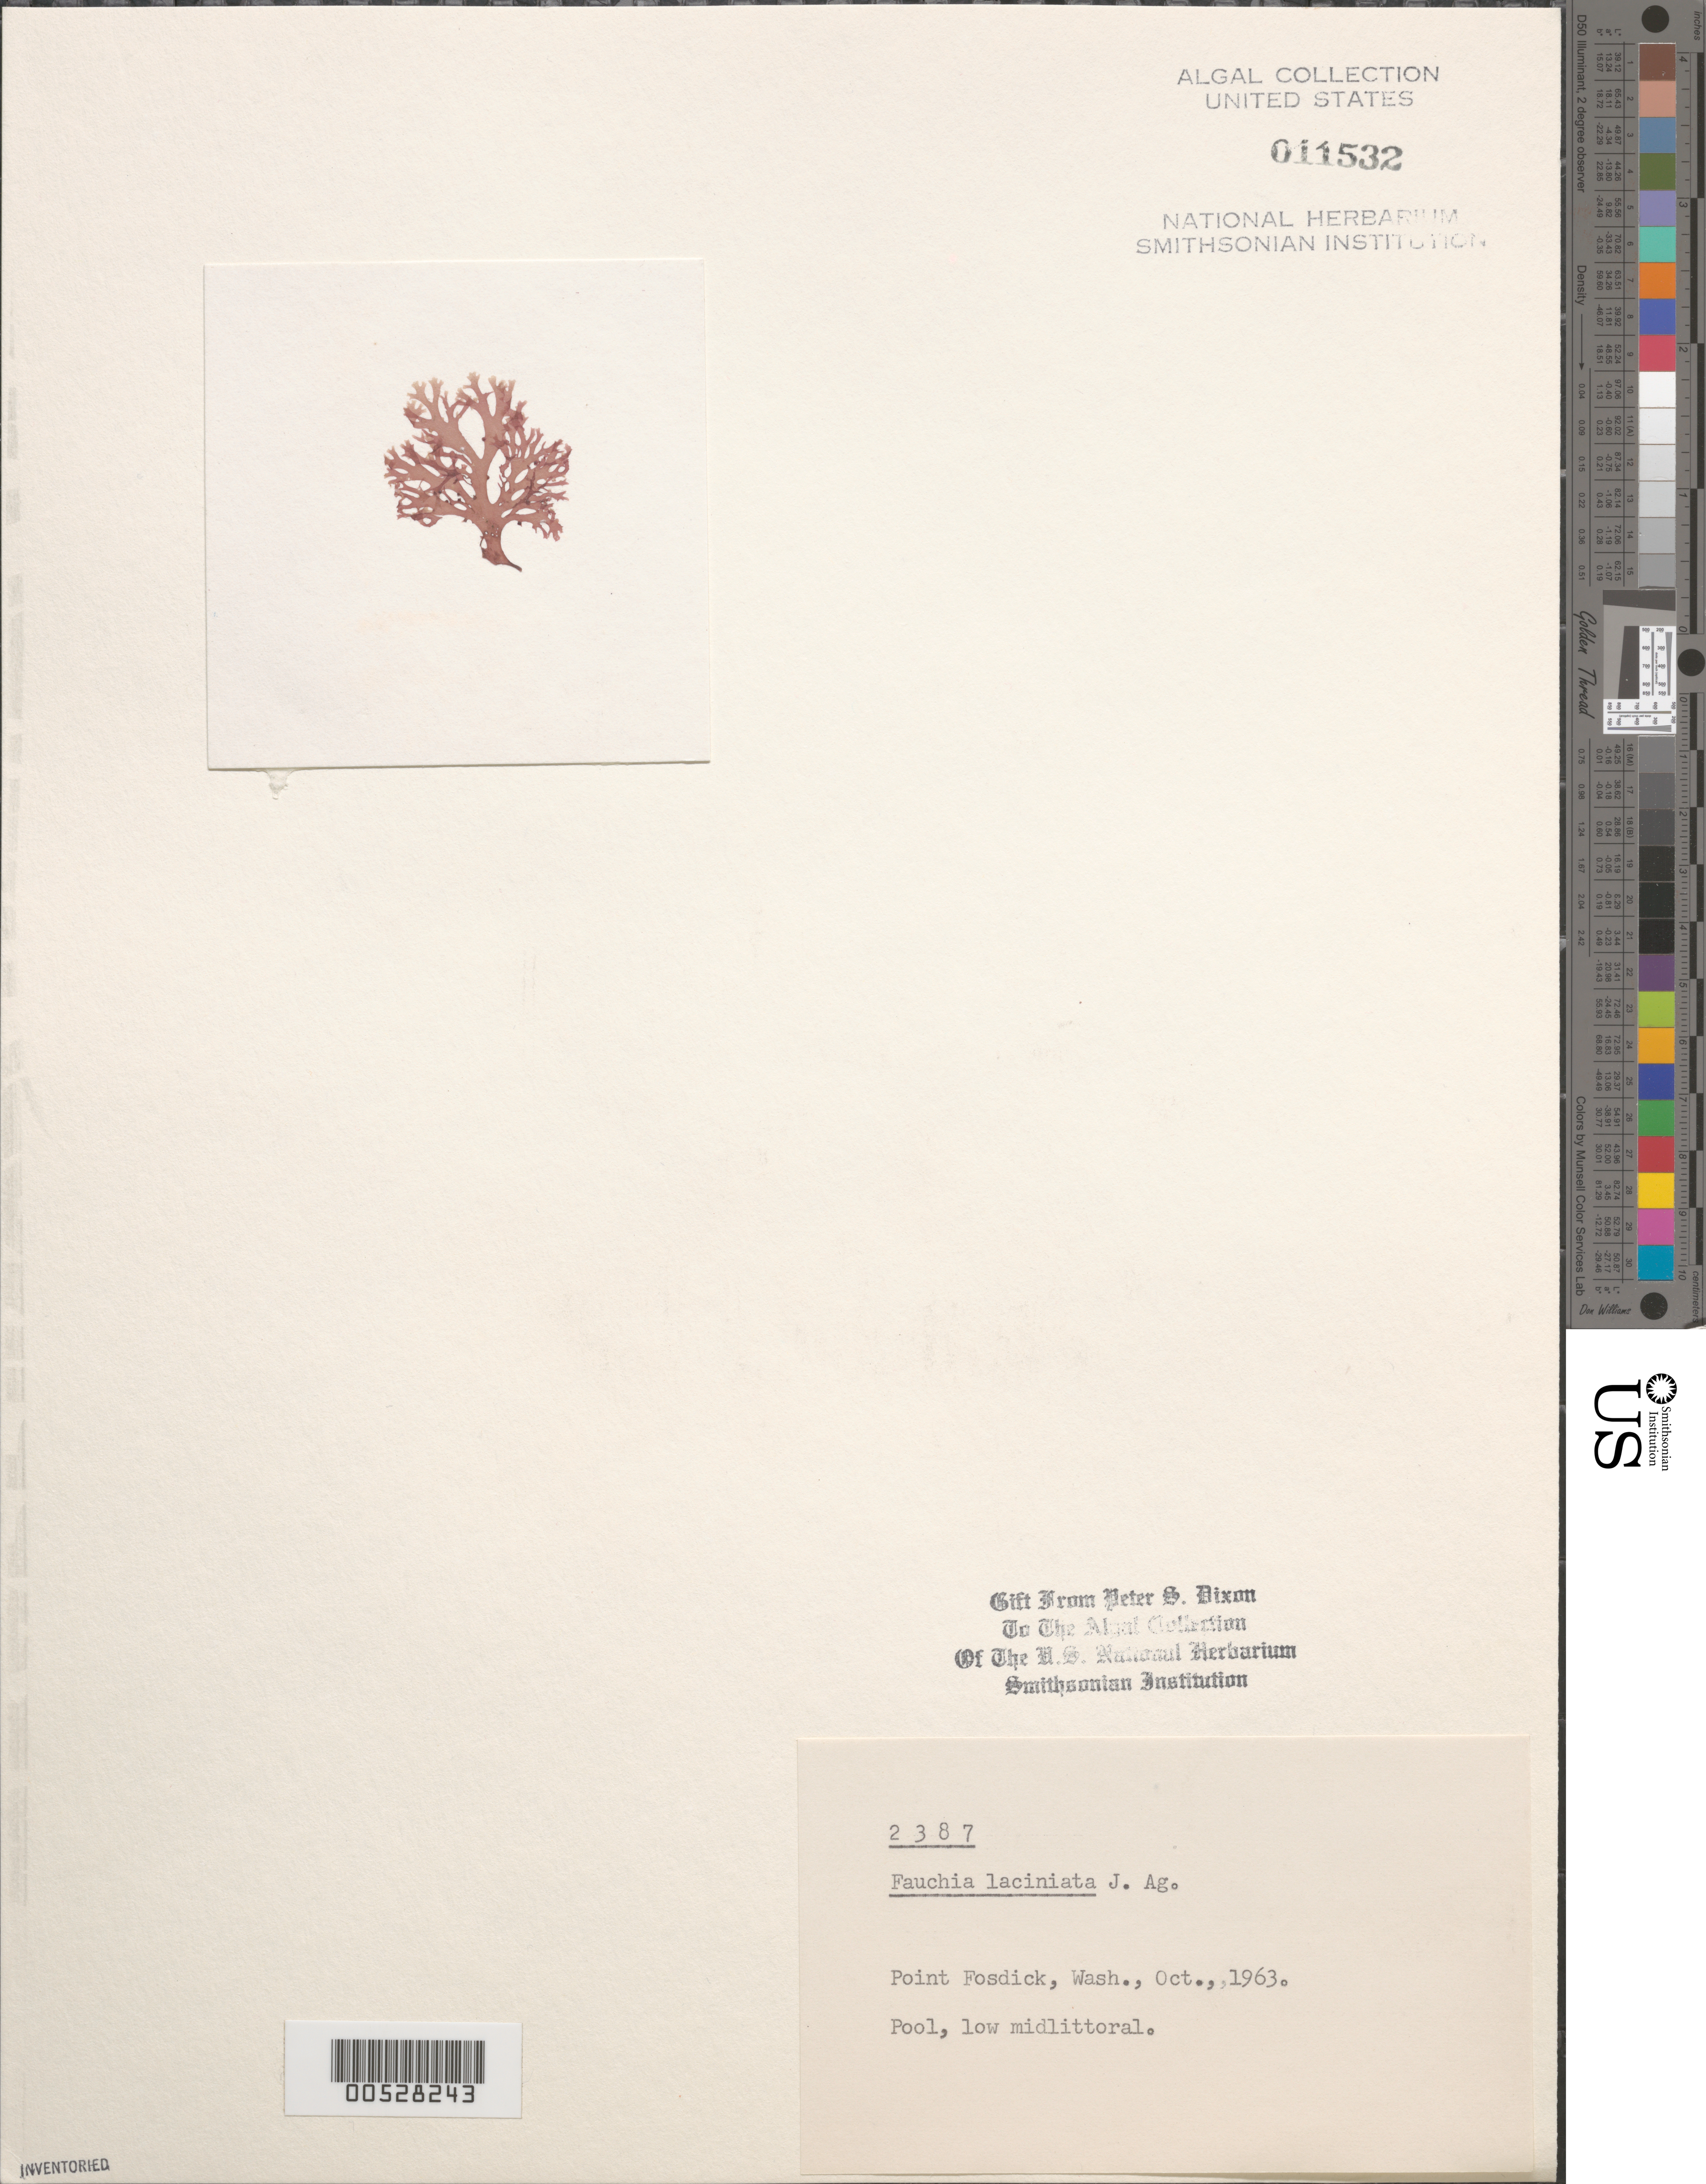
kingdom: Plantae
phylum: Rhodophyta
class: Florideophyceae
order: Rhodymeniales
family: Faucheaceae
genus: Gloiocladia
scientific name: Gloiocladia laciniata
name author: (J. Agardh) Rodríguez-Prieto & N. Sánchez in Rodríguez-Prieto et al.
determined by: Algae name updating Project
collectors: P. S. Dixon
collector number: PSD 2387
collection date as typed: Oct 1963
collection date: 1963-10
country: United States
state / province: Washington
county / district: King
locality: Point Fosdick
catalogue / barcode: US 11532